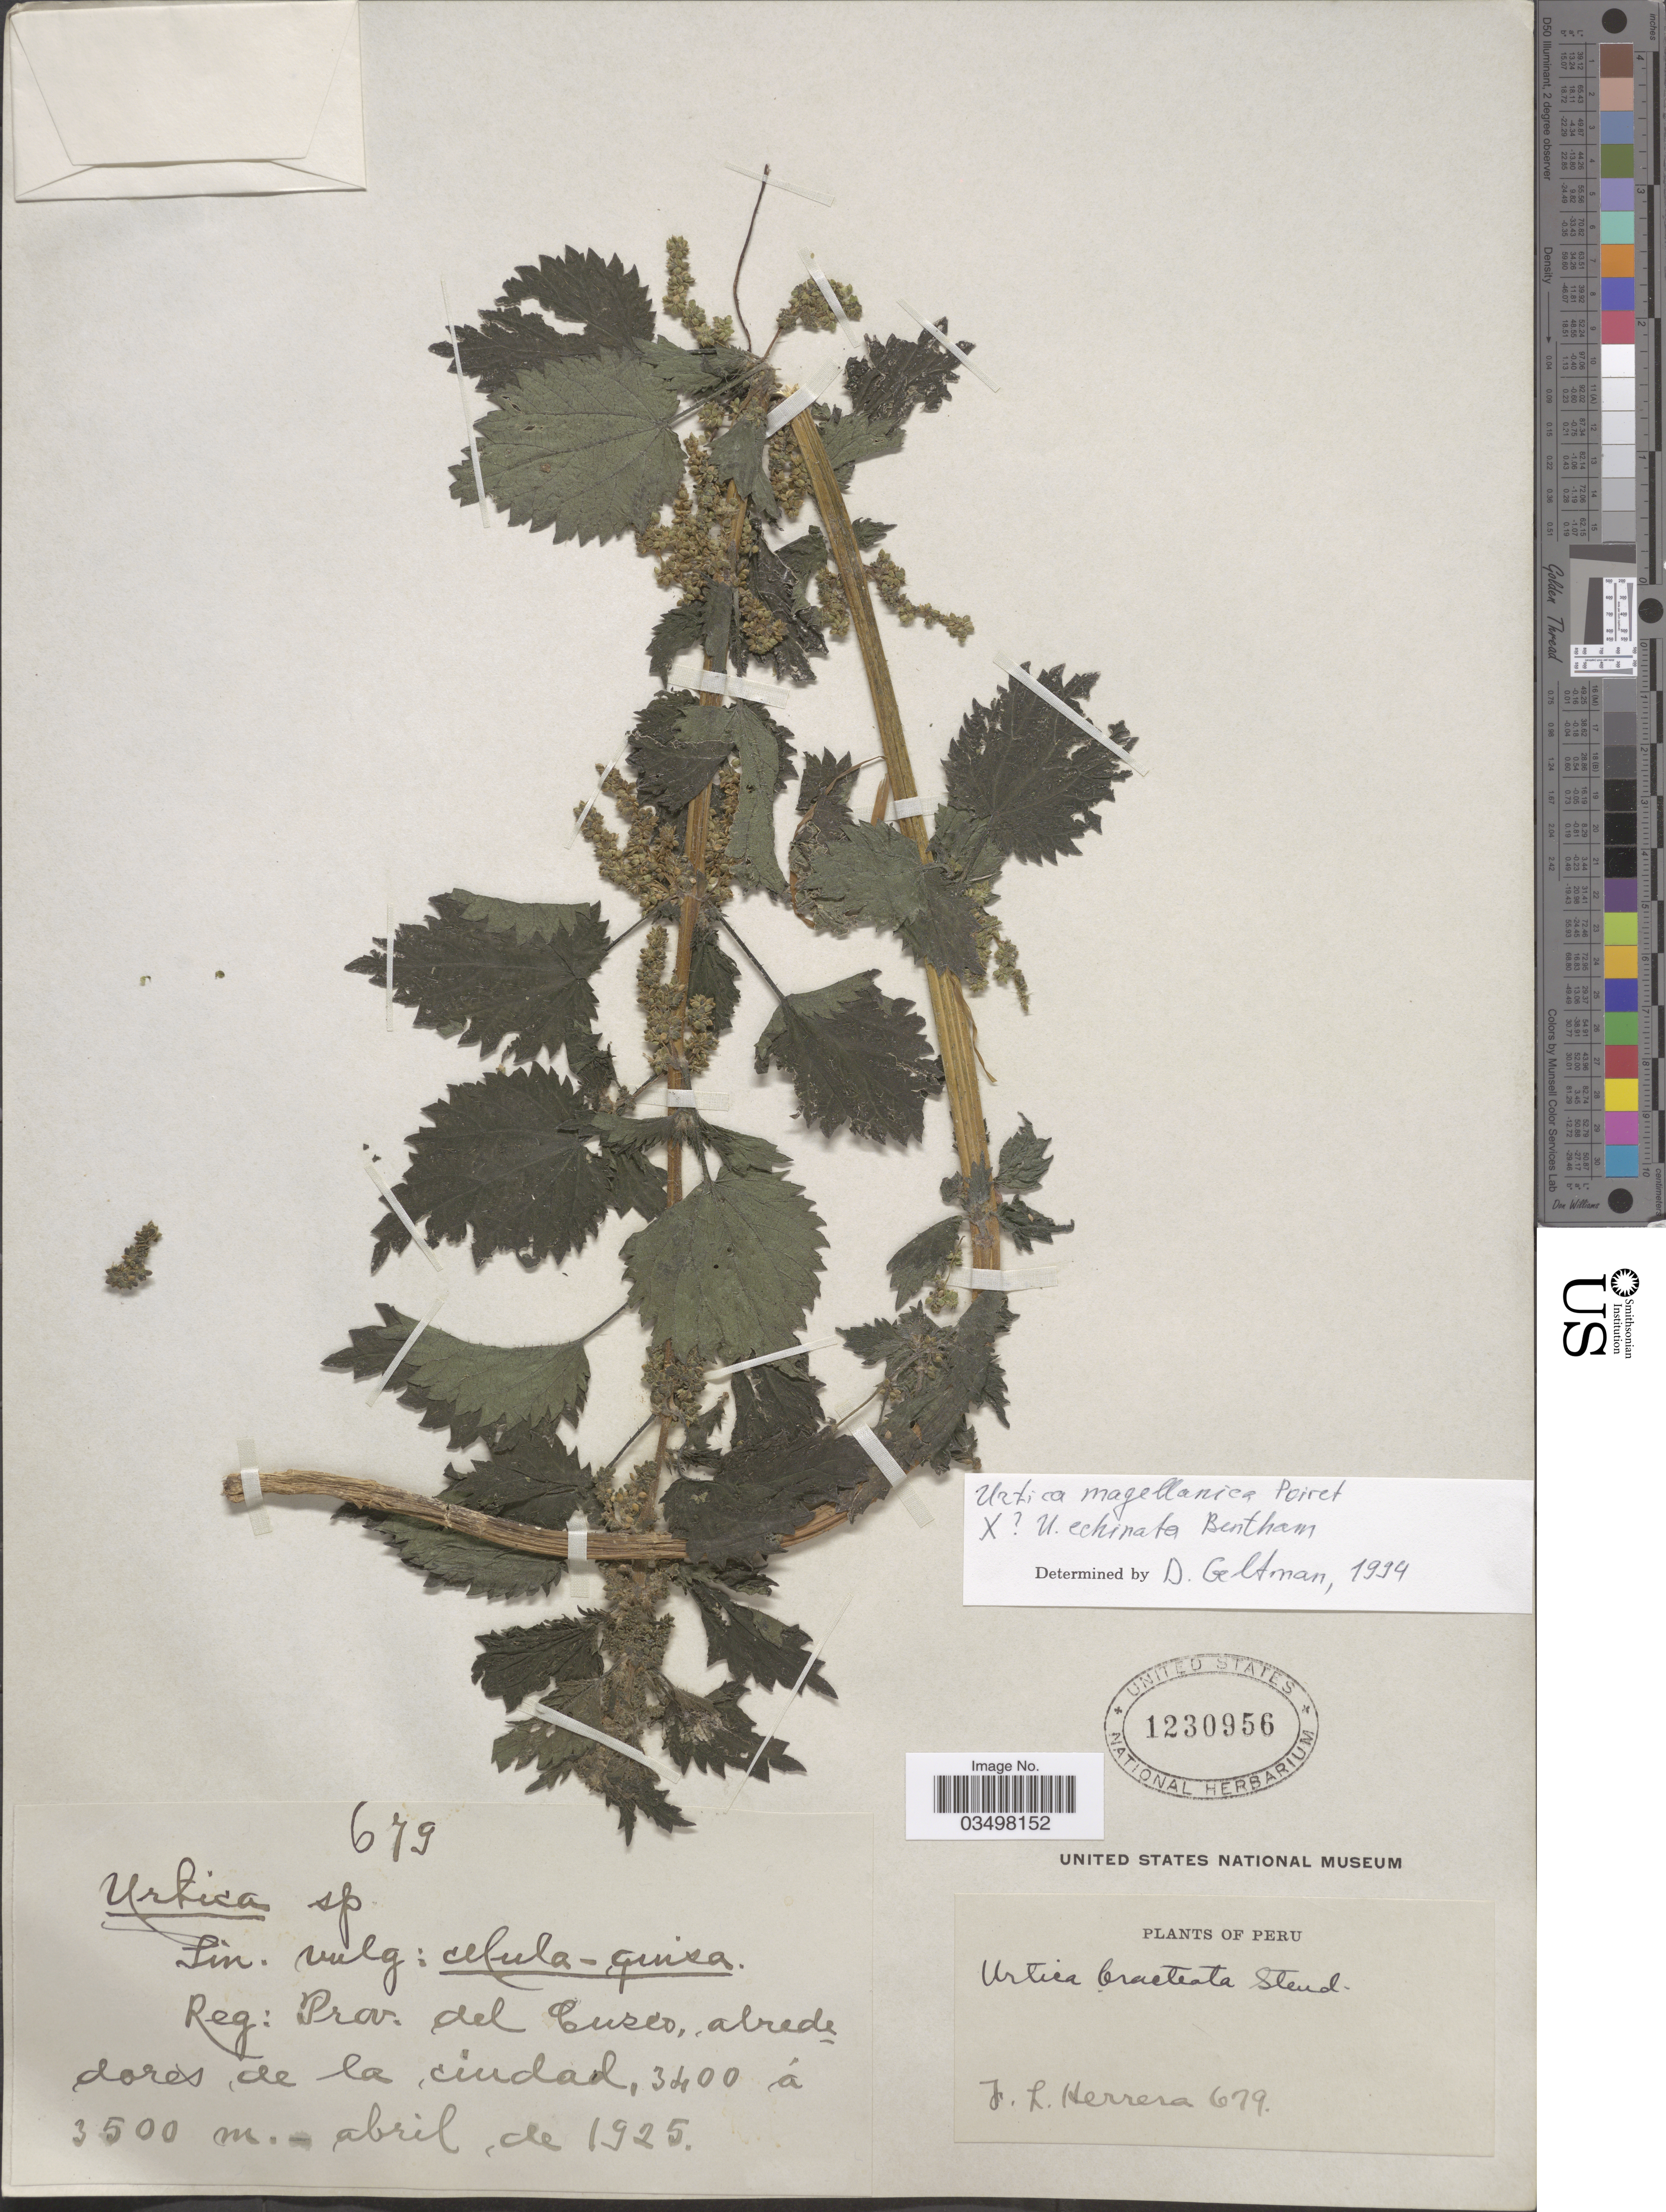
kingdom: Plantae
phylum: Tracheophyta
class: Magnoliopsida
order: Rosales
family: Urticaceae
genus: Urtica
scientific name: Urtica magellanica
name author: Juss. ex Poir.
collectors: F. L. Herrera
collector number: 679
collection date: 1925-04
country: Peru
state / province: Cusco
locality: Prov. del Cuzco, alrededores de la ciudad.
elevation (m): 3500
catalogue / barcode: US 1230956